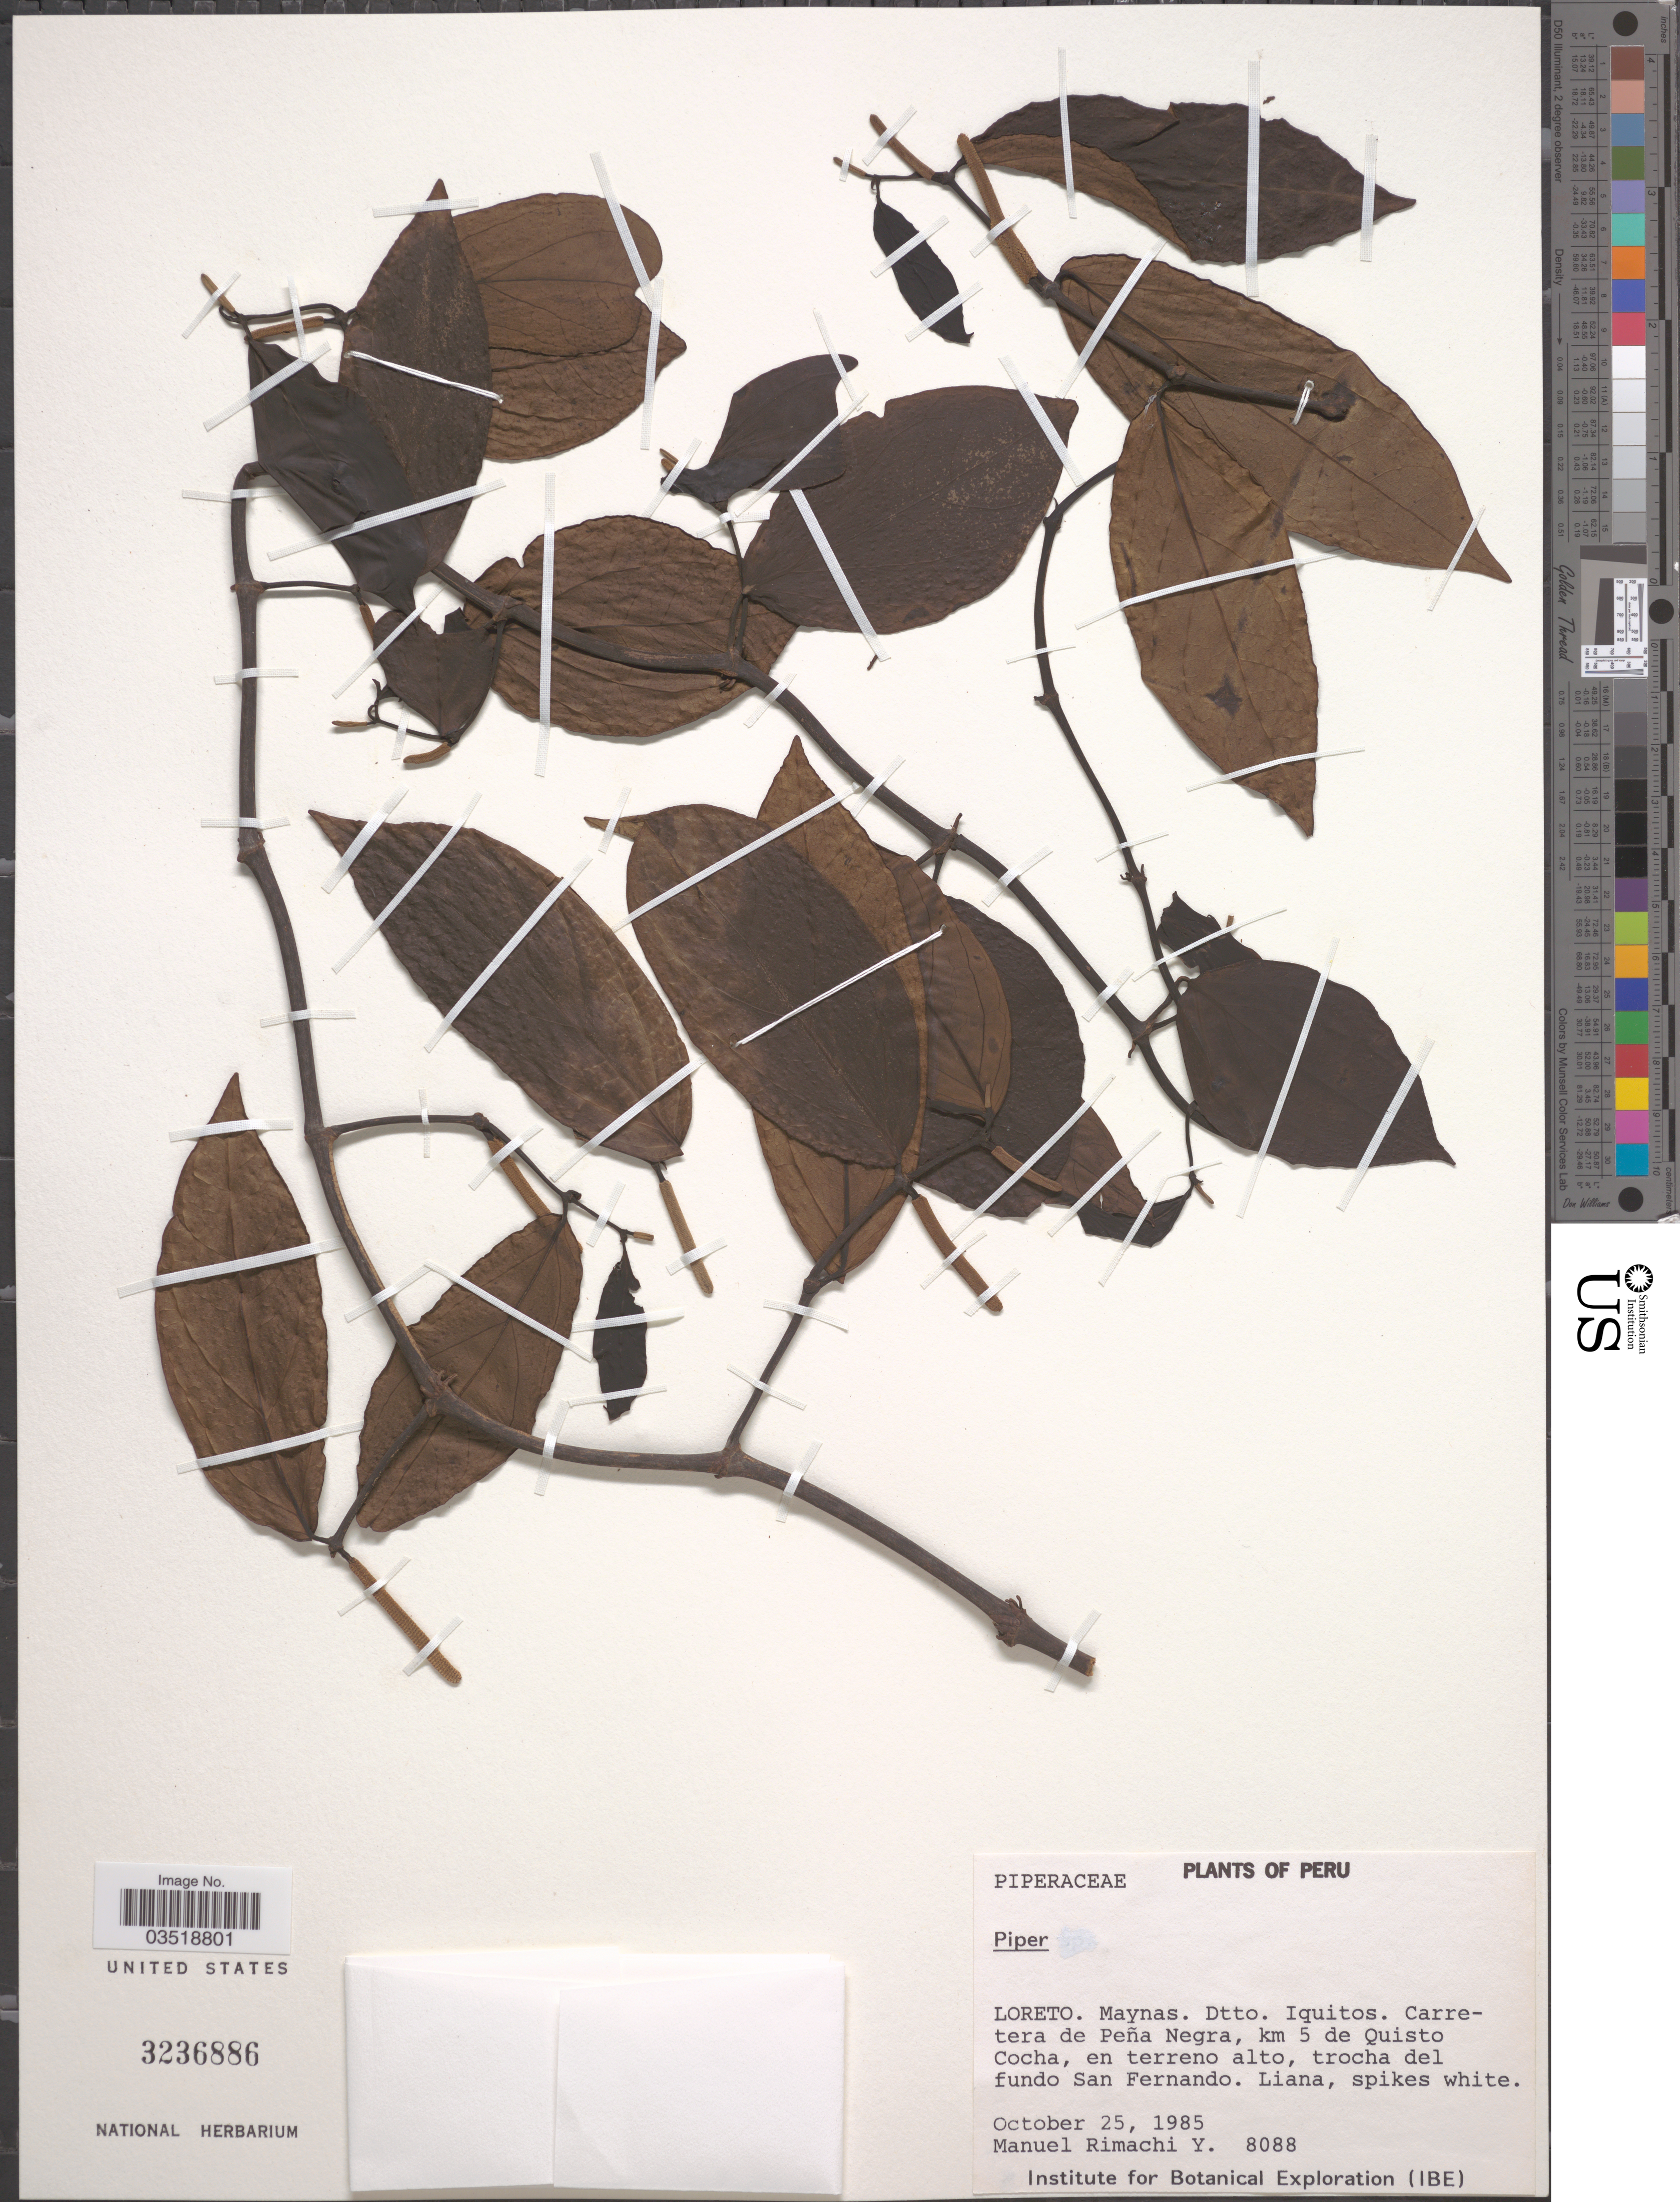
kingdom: Plantae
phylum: Tracheophyta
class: Magnoliopsida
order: Piperales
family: Piperaceae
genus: Piper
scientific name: Piper sp.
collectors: M. Rimachi Y.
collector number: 8088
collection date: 1985-10-25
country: Peru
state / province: Loreto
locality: Maynas. Dtto. Iquitos. Carretera de Peña Negra, km 5 de Quisto Cocha, en terreno alto, trocha del fundo San Fernando.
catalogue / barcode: US 3236886